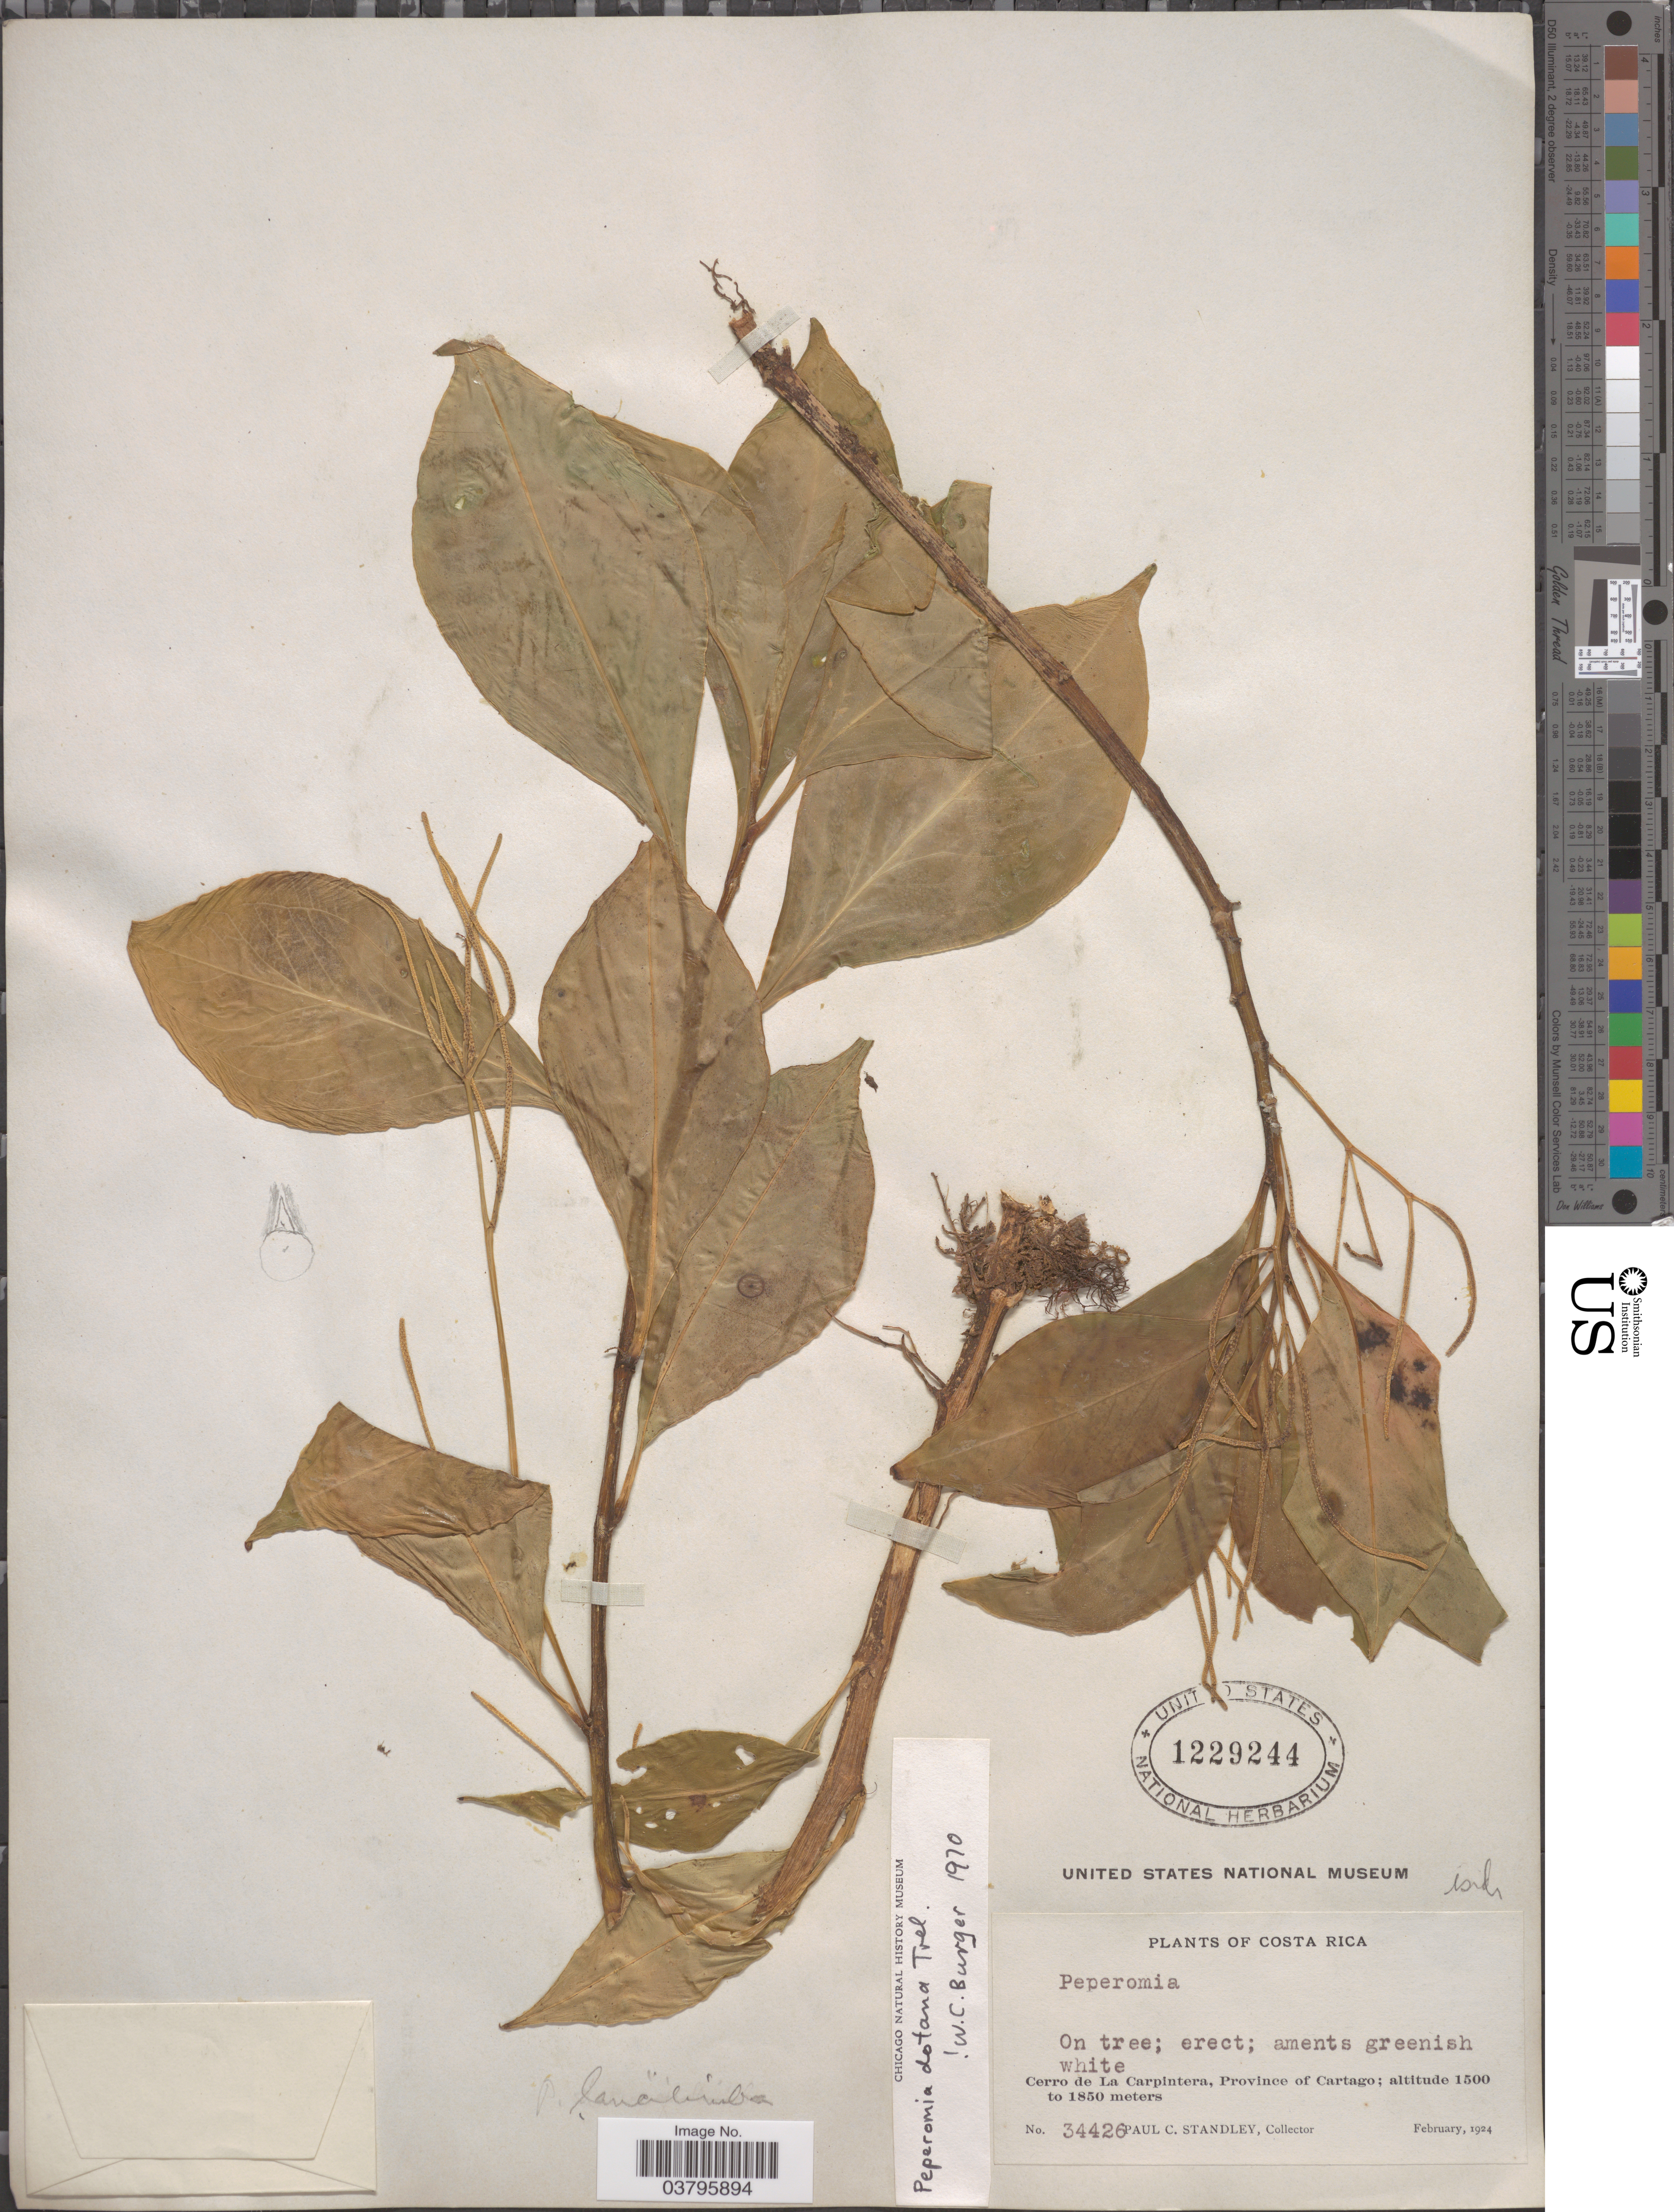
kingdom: Plantae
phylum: Tracheophyta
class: Magnoliopsida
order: Piperales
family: Piperaceae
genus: Peperomia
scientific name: Peperomia duricaulis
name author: Trel. in Woodson & Schery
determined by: Jiménez, José Estaban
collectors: P. C. Standley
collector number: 34426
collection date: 1924-02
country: Costa Rica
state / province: Cartago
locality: Cerro de La Carpintera.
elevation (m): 1500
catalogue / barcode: US 1229244